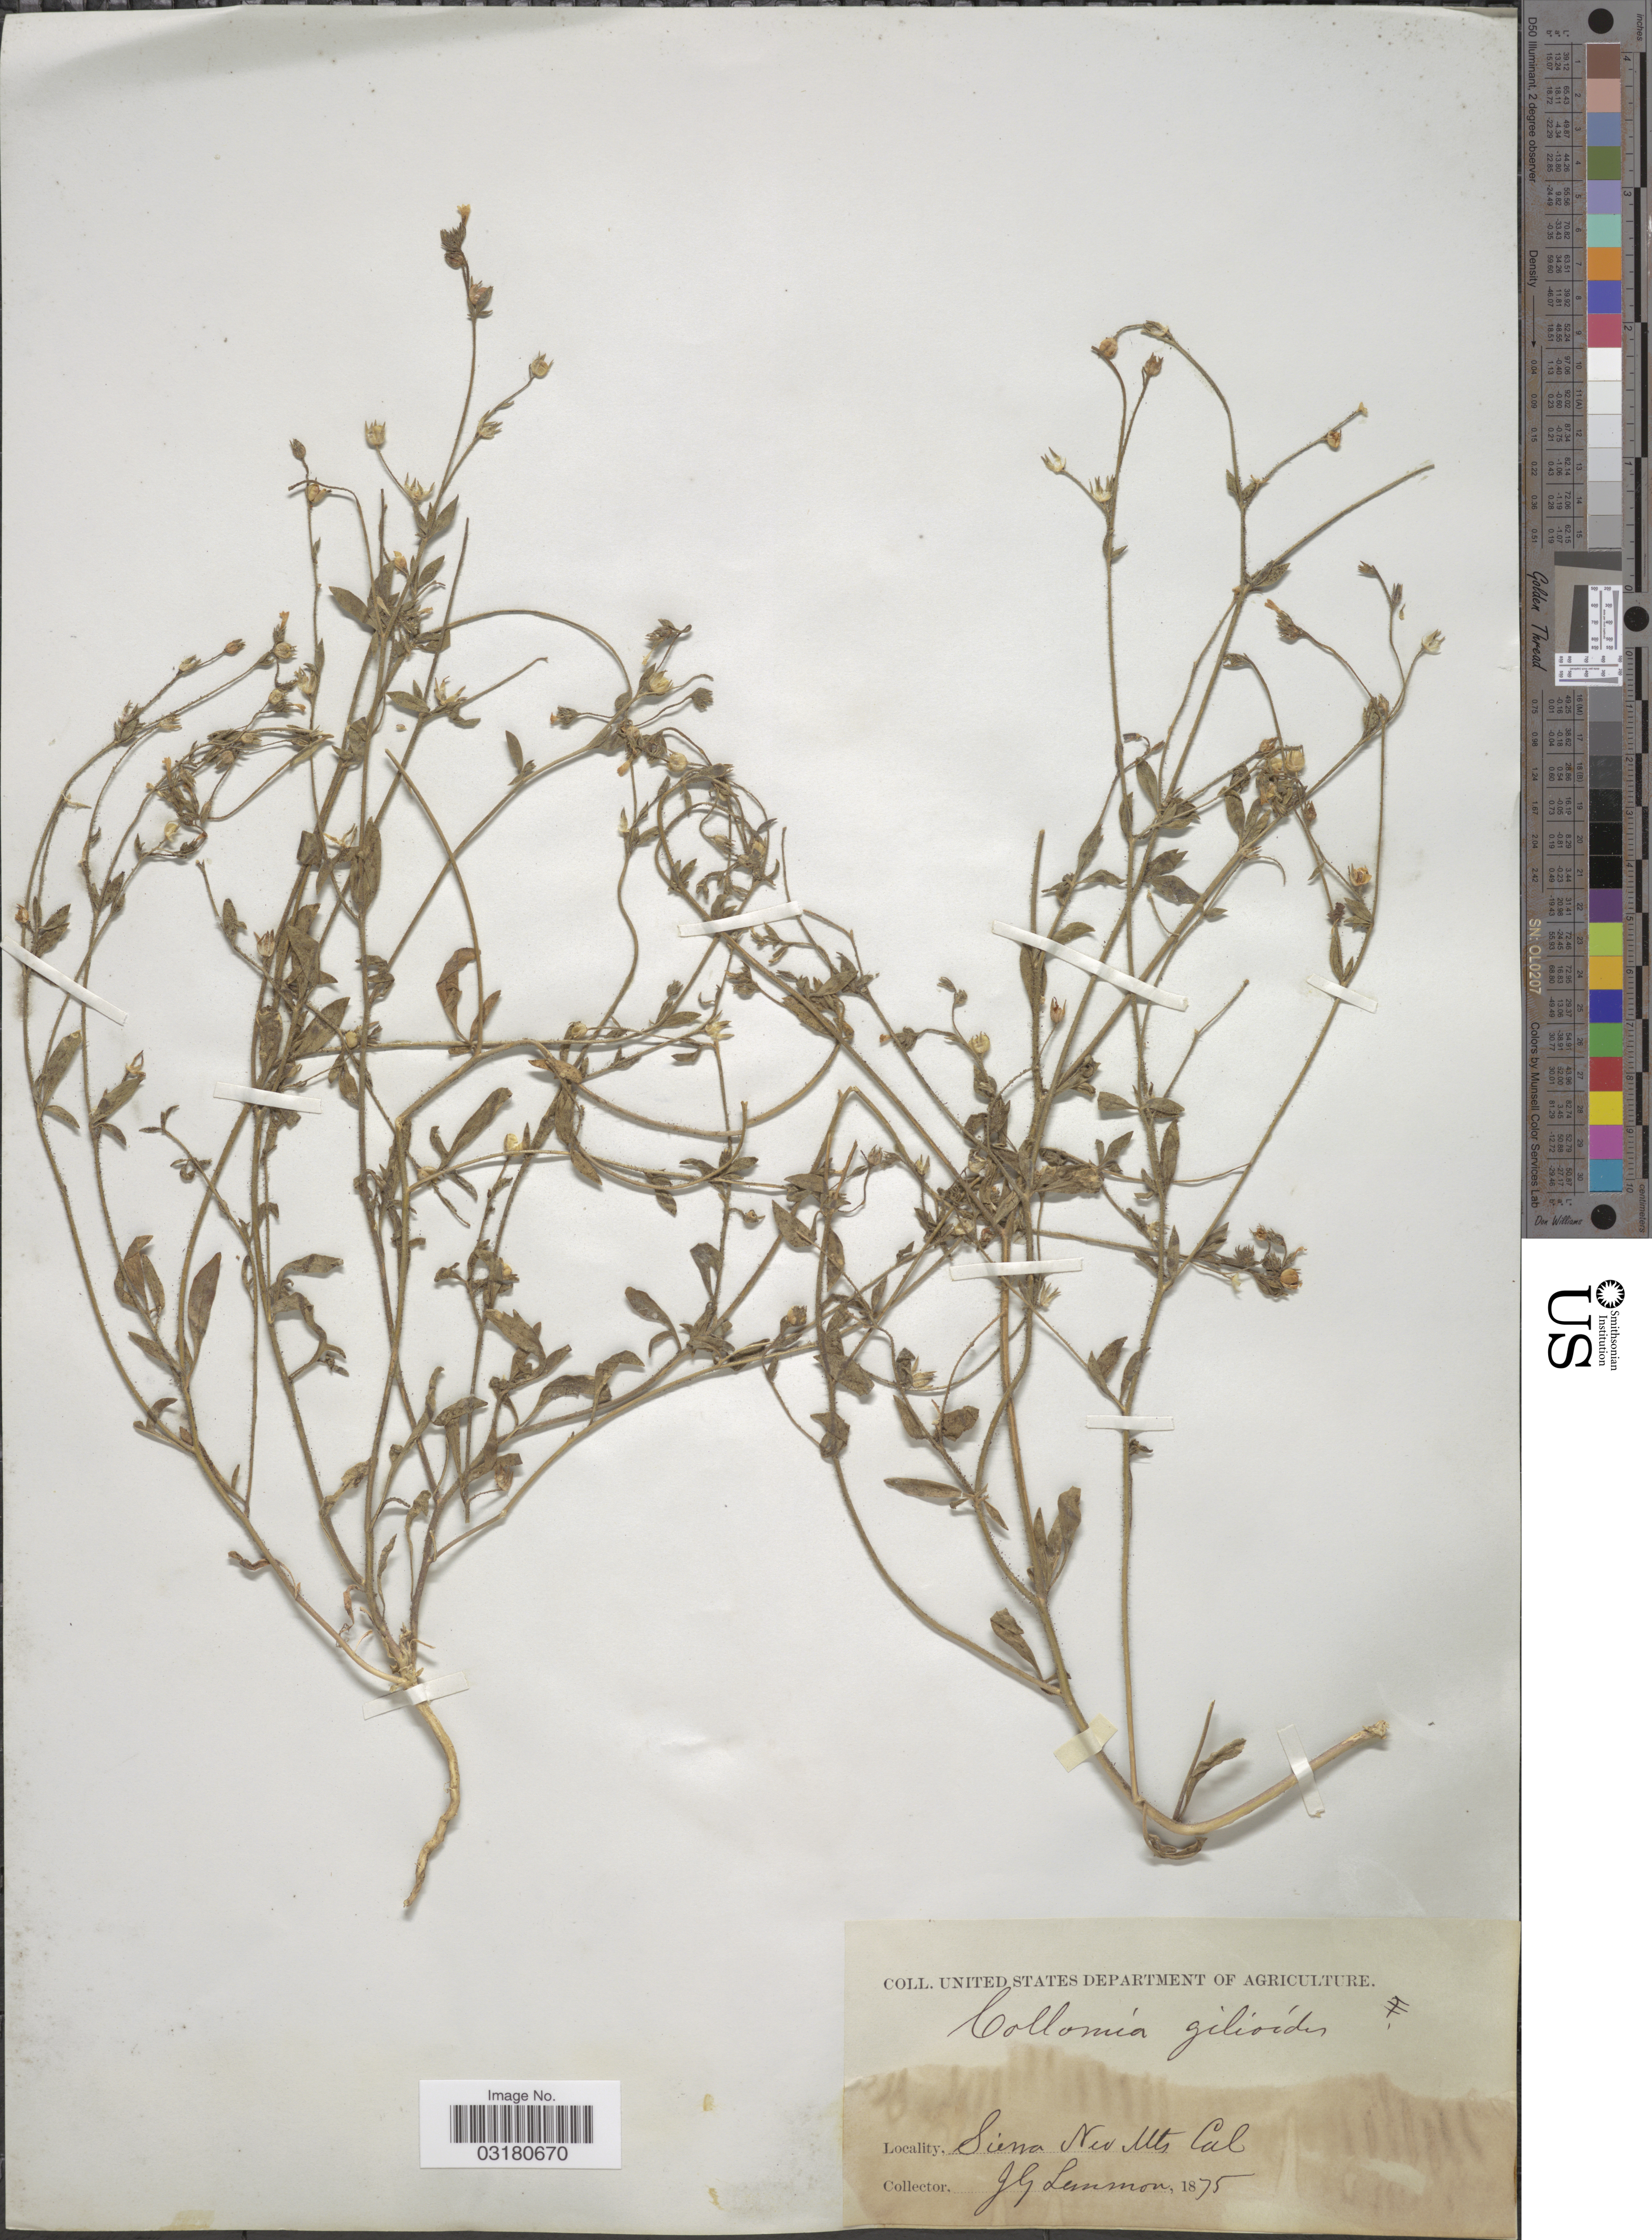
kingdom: Plantae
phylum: Tracheophyta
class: Magnoliopsida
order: Ericales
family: Polemoniaceae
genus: Allophyllum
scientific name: Allophyllum integrifolium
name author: (Brand) A.D. Grant & V.E. Grant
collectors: J. Lemmon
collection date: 1875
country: United States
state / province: California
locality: Sierra Nev Mts.